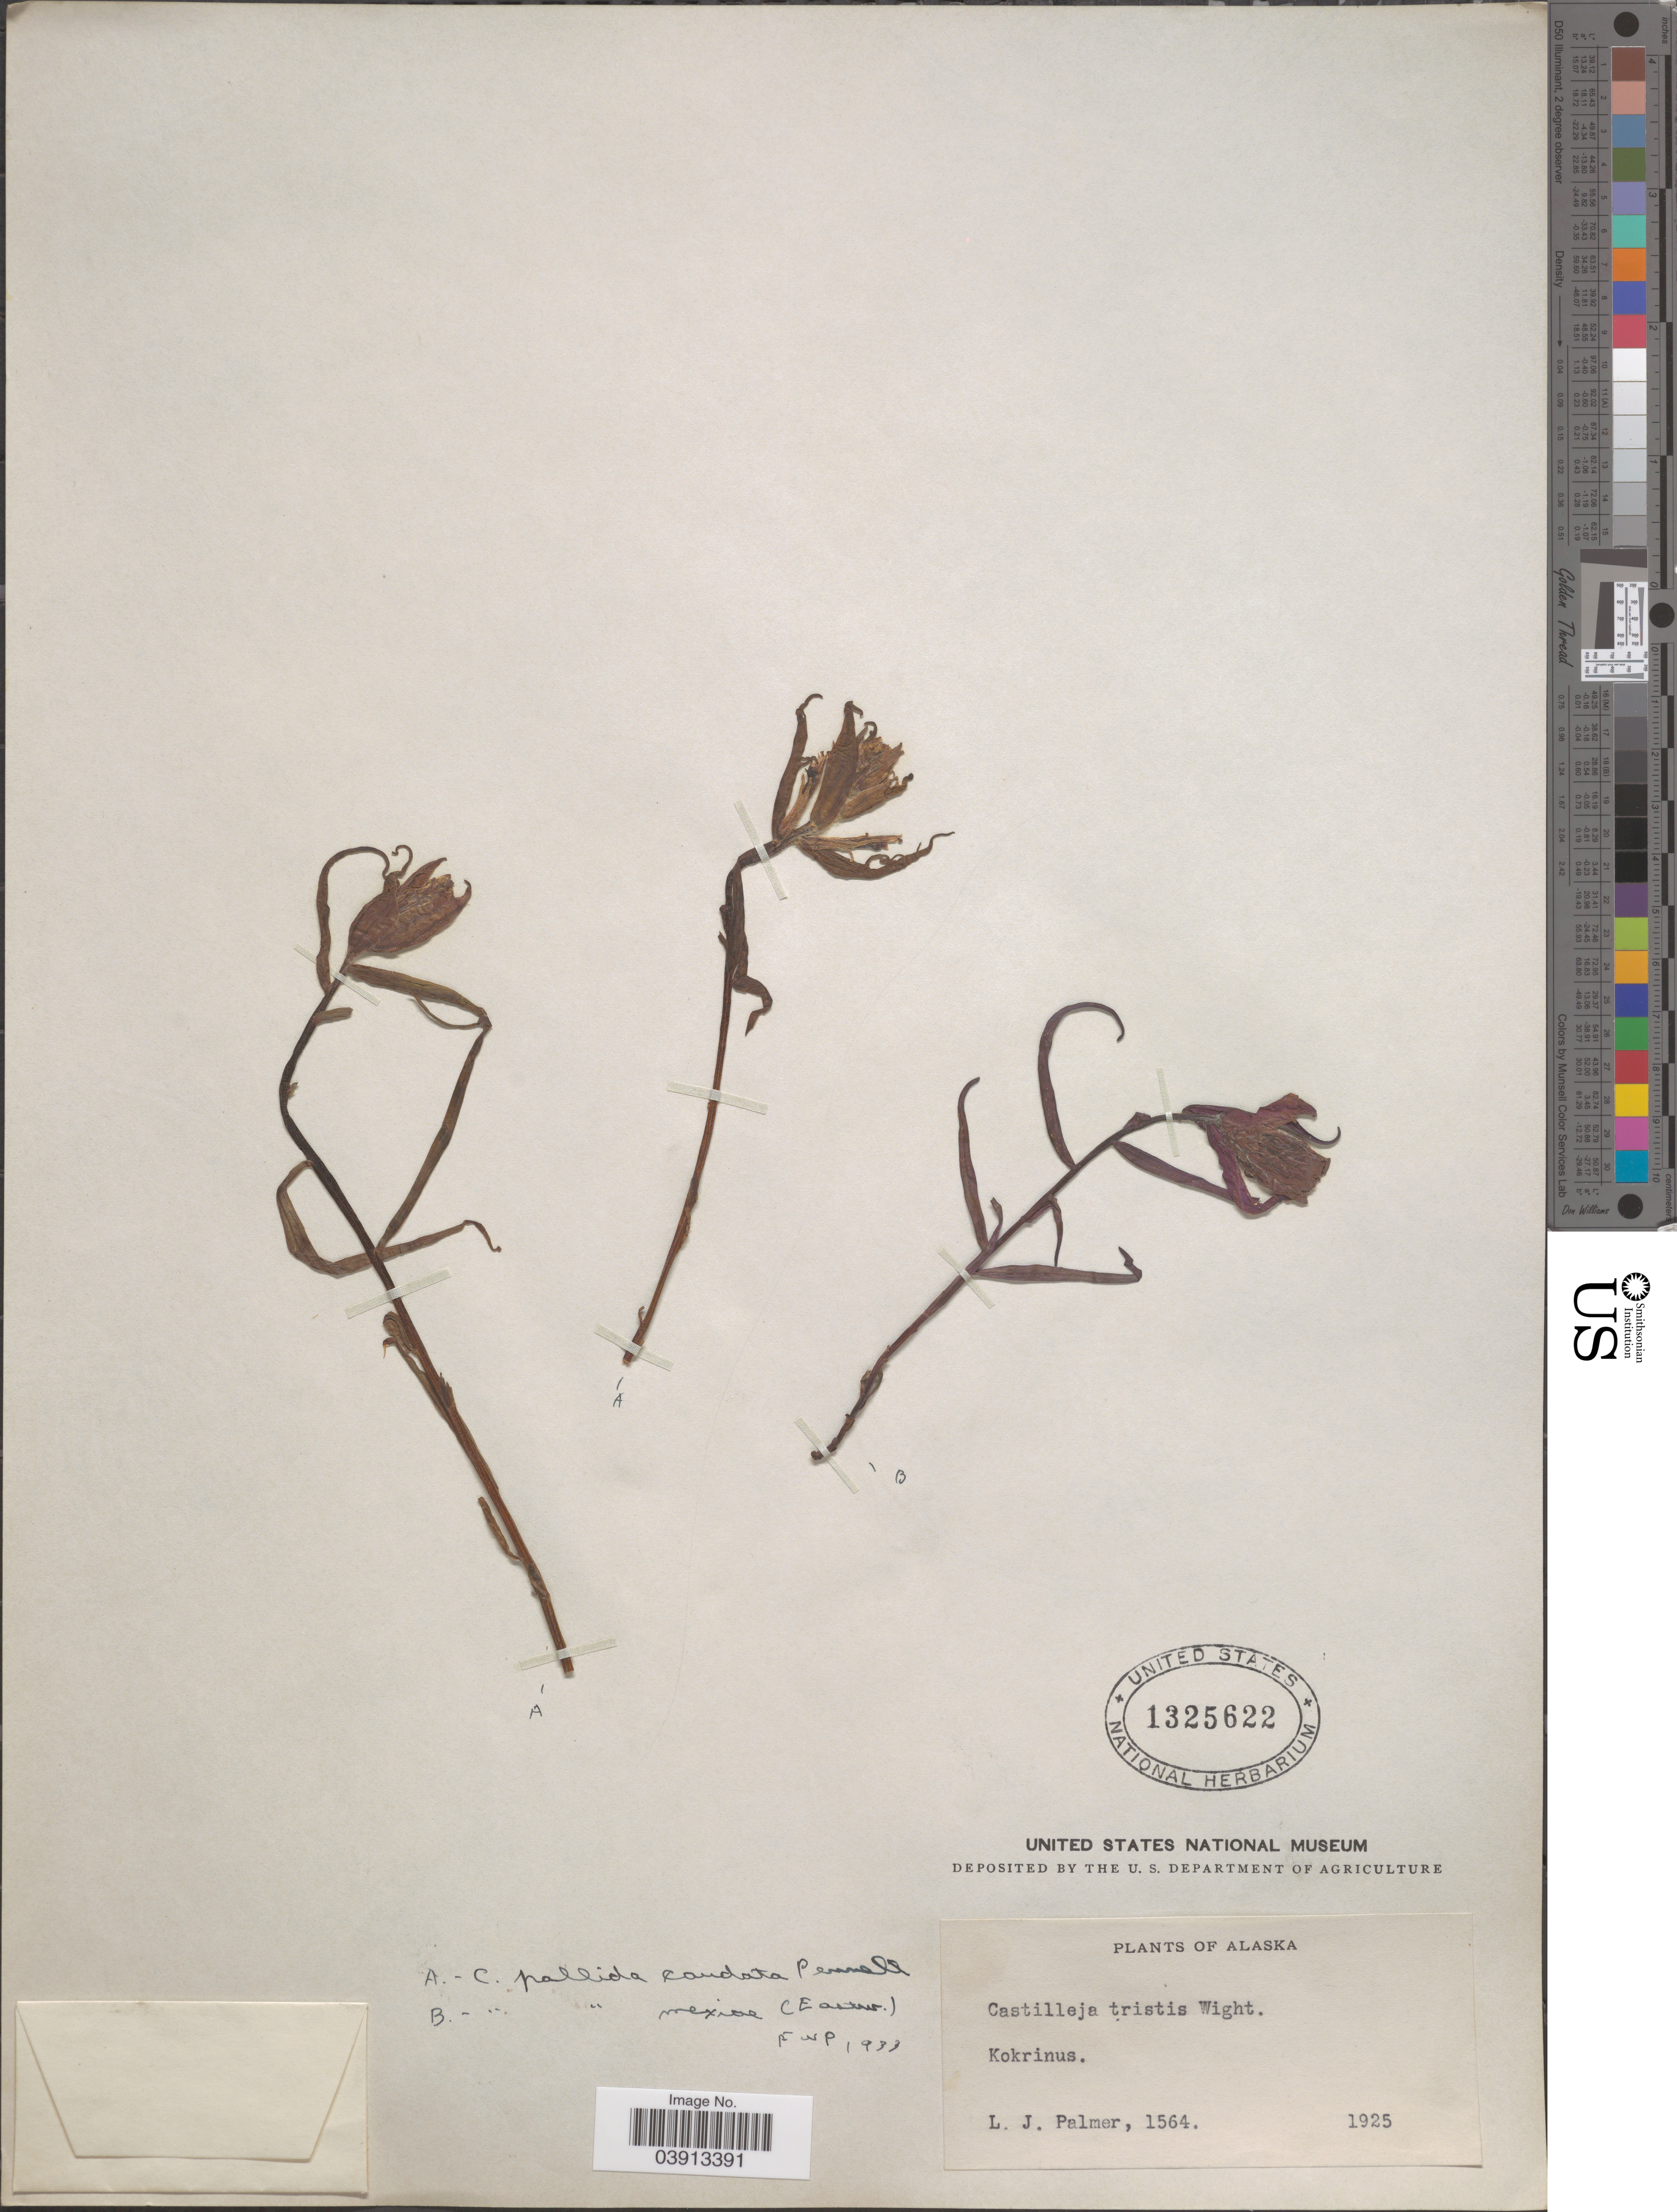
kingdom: Plantae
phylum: Tracheophyta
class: Magnoliopsida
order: Lamiales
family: Orobanchaceae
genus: Castilleja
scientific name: Castilleja pallida subsp. mexiae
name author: Pennell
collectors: L. J. Palmer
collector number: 1564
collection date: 1925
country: United States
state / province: Alaska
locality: Kokrinus.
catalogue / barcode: US 1325622